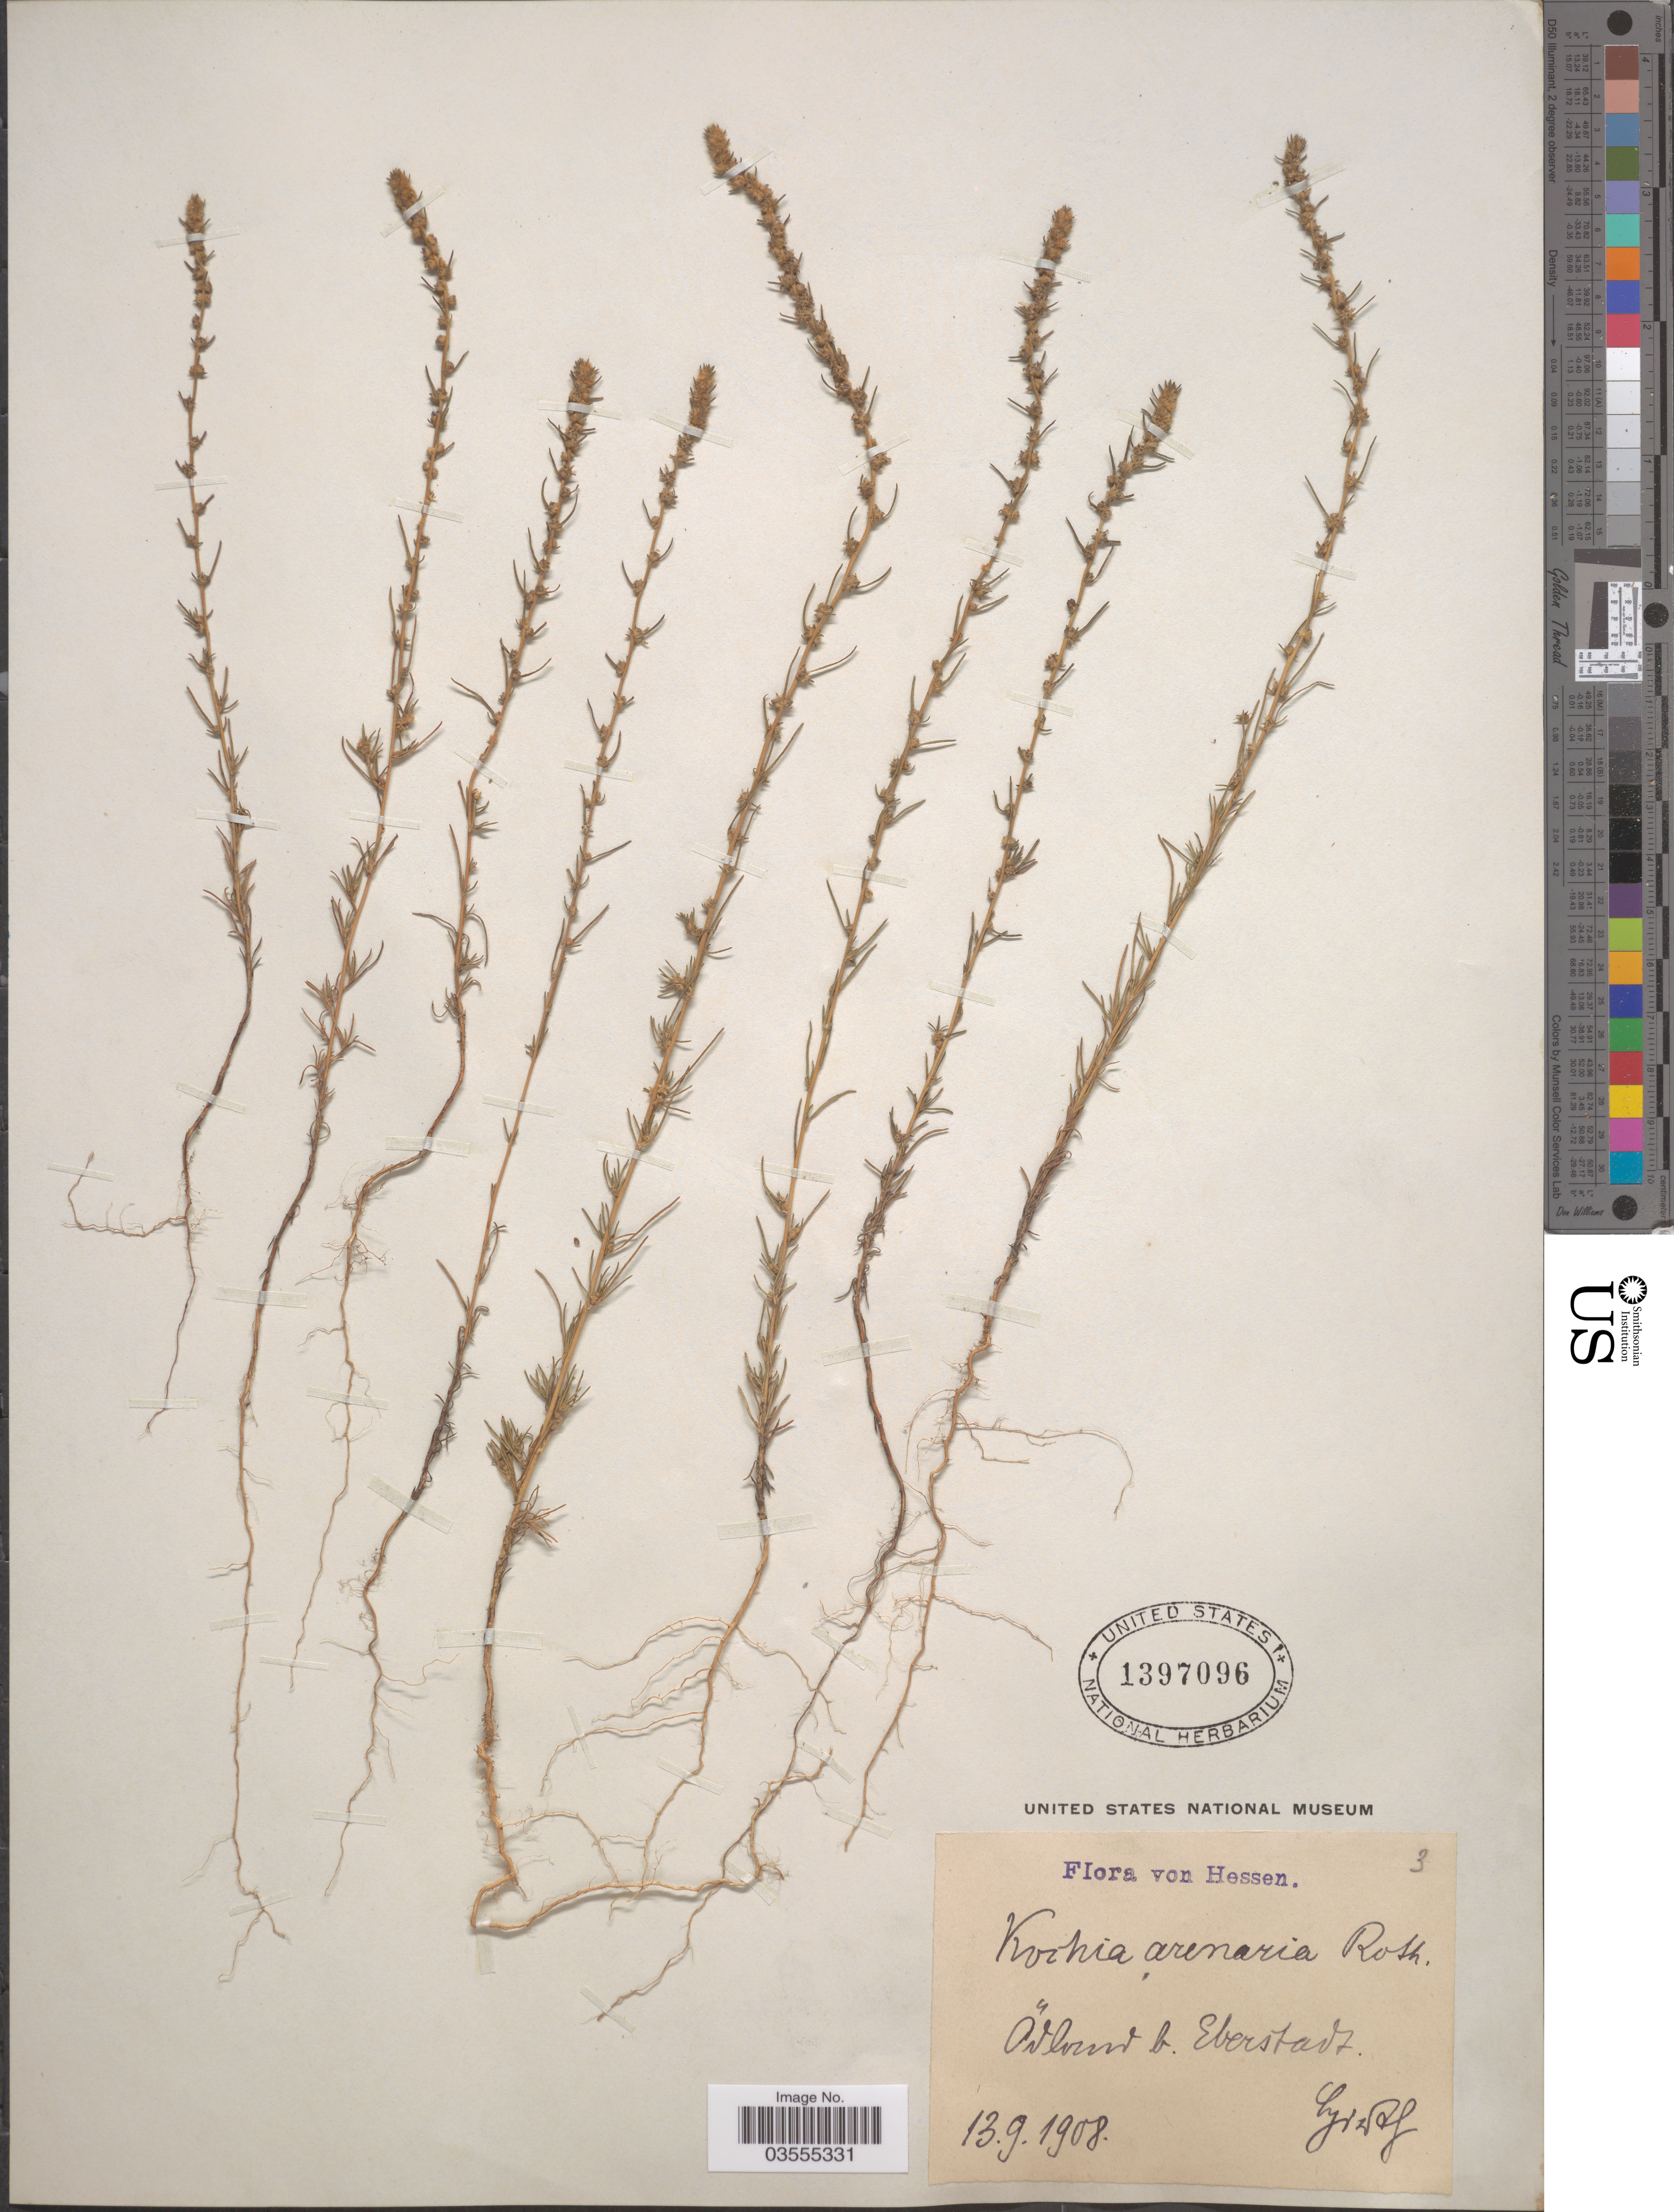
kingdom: Plantae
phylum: Tracheophyta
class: Magnoliopsida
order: Caryophyllales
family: Amaranthaceae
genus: Bassia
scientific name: Bassia laniflora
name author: (S.G. Gmel.) A.J. Scott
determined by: Strong, Mark T., (BOT), Smithsonian Institution - National Museum of Natural History (UNITED STATES)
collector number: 3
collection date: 1908-09-13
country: Germany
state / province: Hesse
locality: Odland [interpreted] b. Eberstadt.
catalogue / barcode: US 1397096